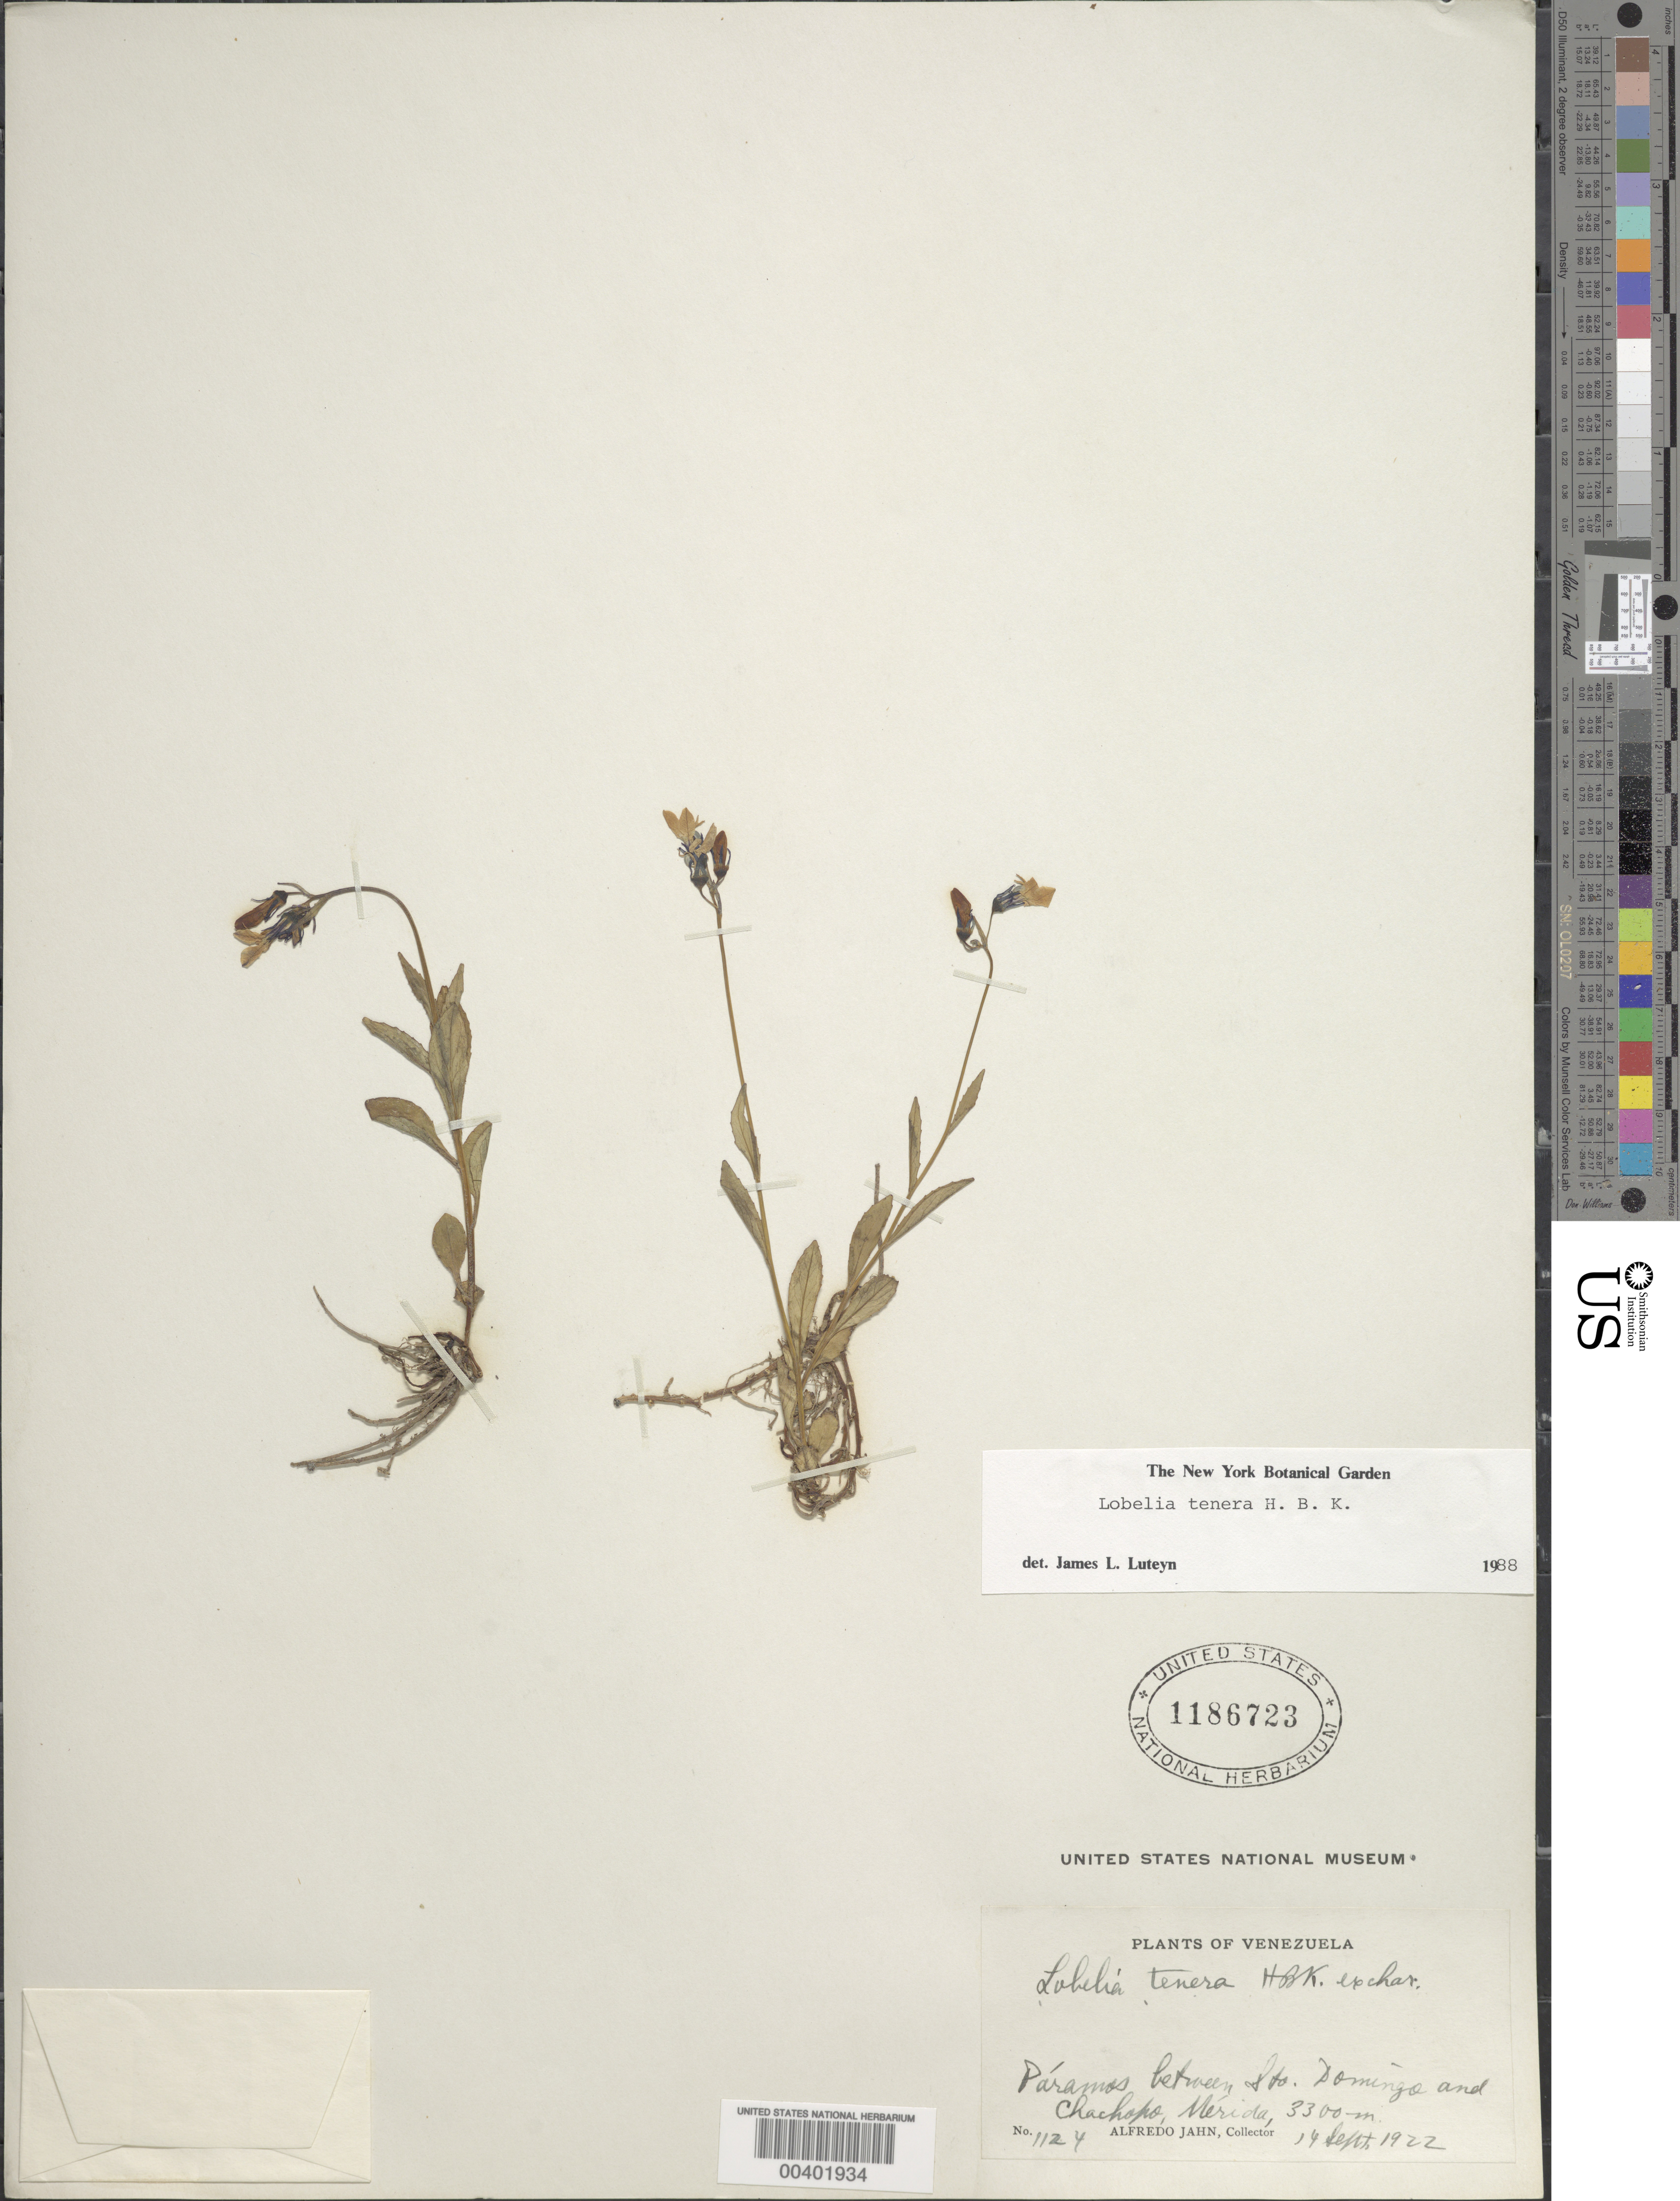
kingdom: Plantae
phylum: Tracheophyta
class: Magnoliopsida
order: Asterales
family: Campanulaceae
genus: Lobelia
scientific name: Lobelia tenera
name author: Kunth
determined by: Luteyn, J. L.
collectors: A. Jahn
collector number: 1124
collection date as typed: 14 Sep 1922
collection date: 1922-09-14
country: Venezuela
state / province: Mérida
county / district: Rangel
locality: Páramos between Sto. Domingo and Chachopo. Santo Domingo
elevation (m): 3300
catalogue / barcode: US 1186723